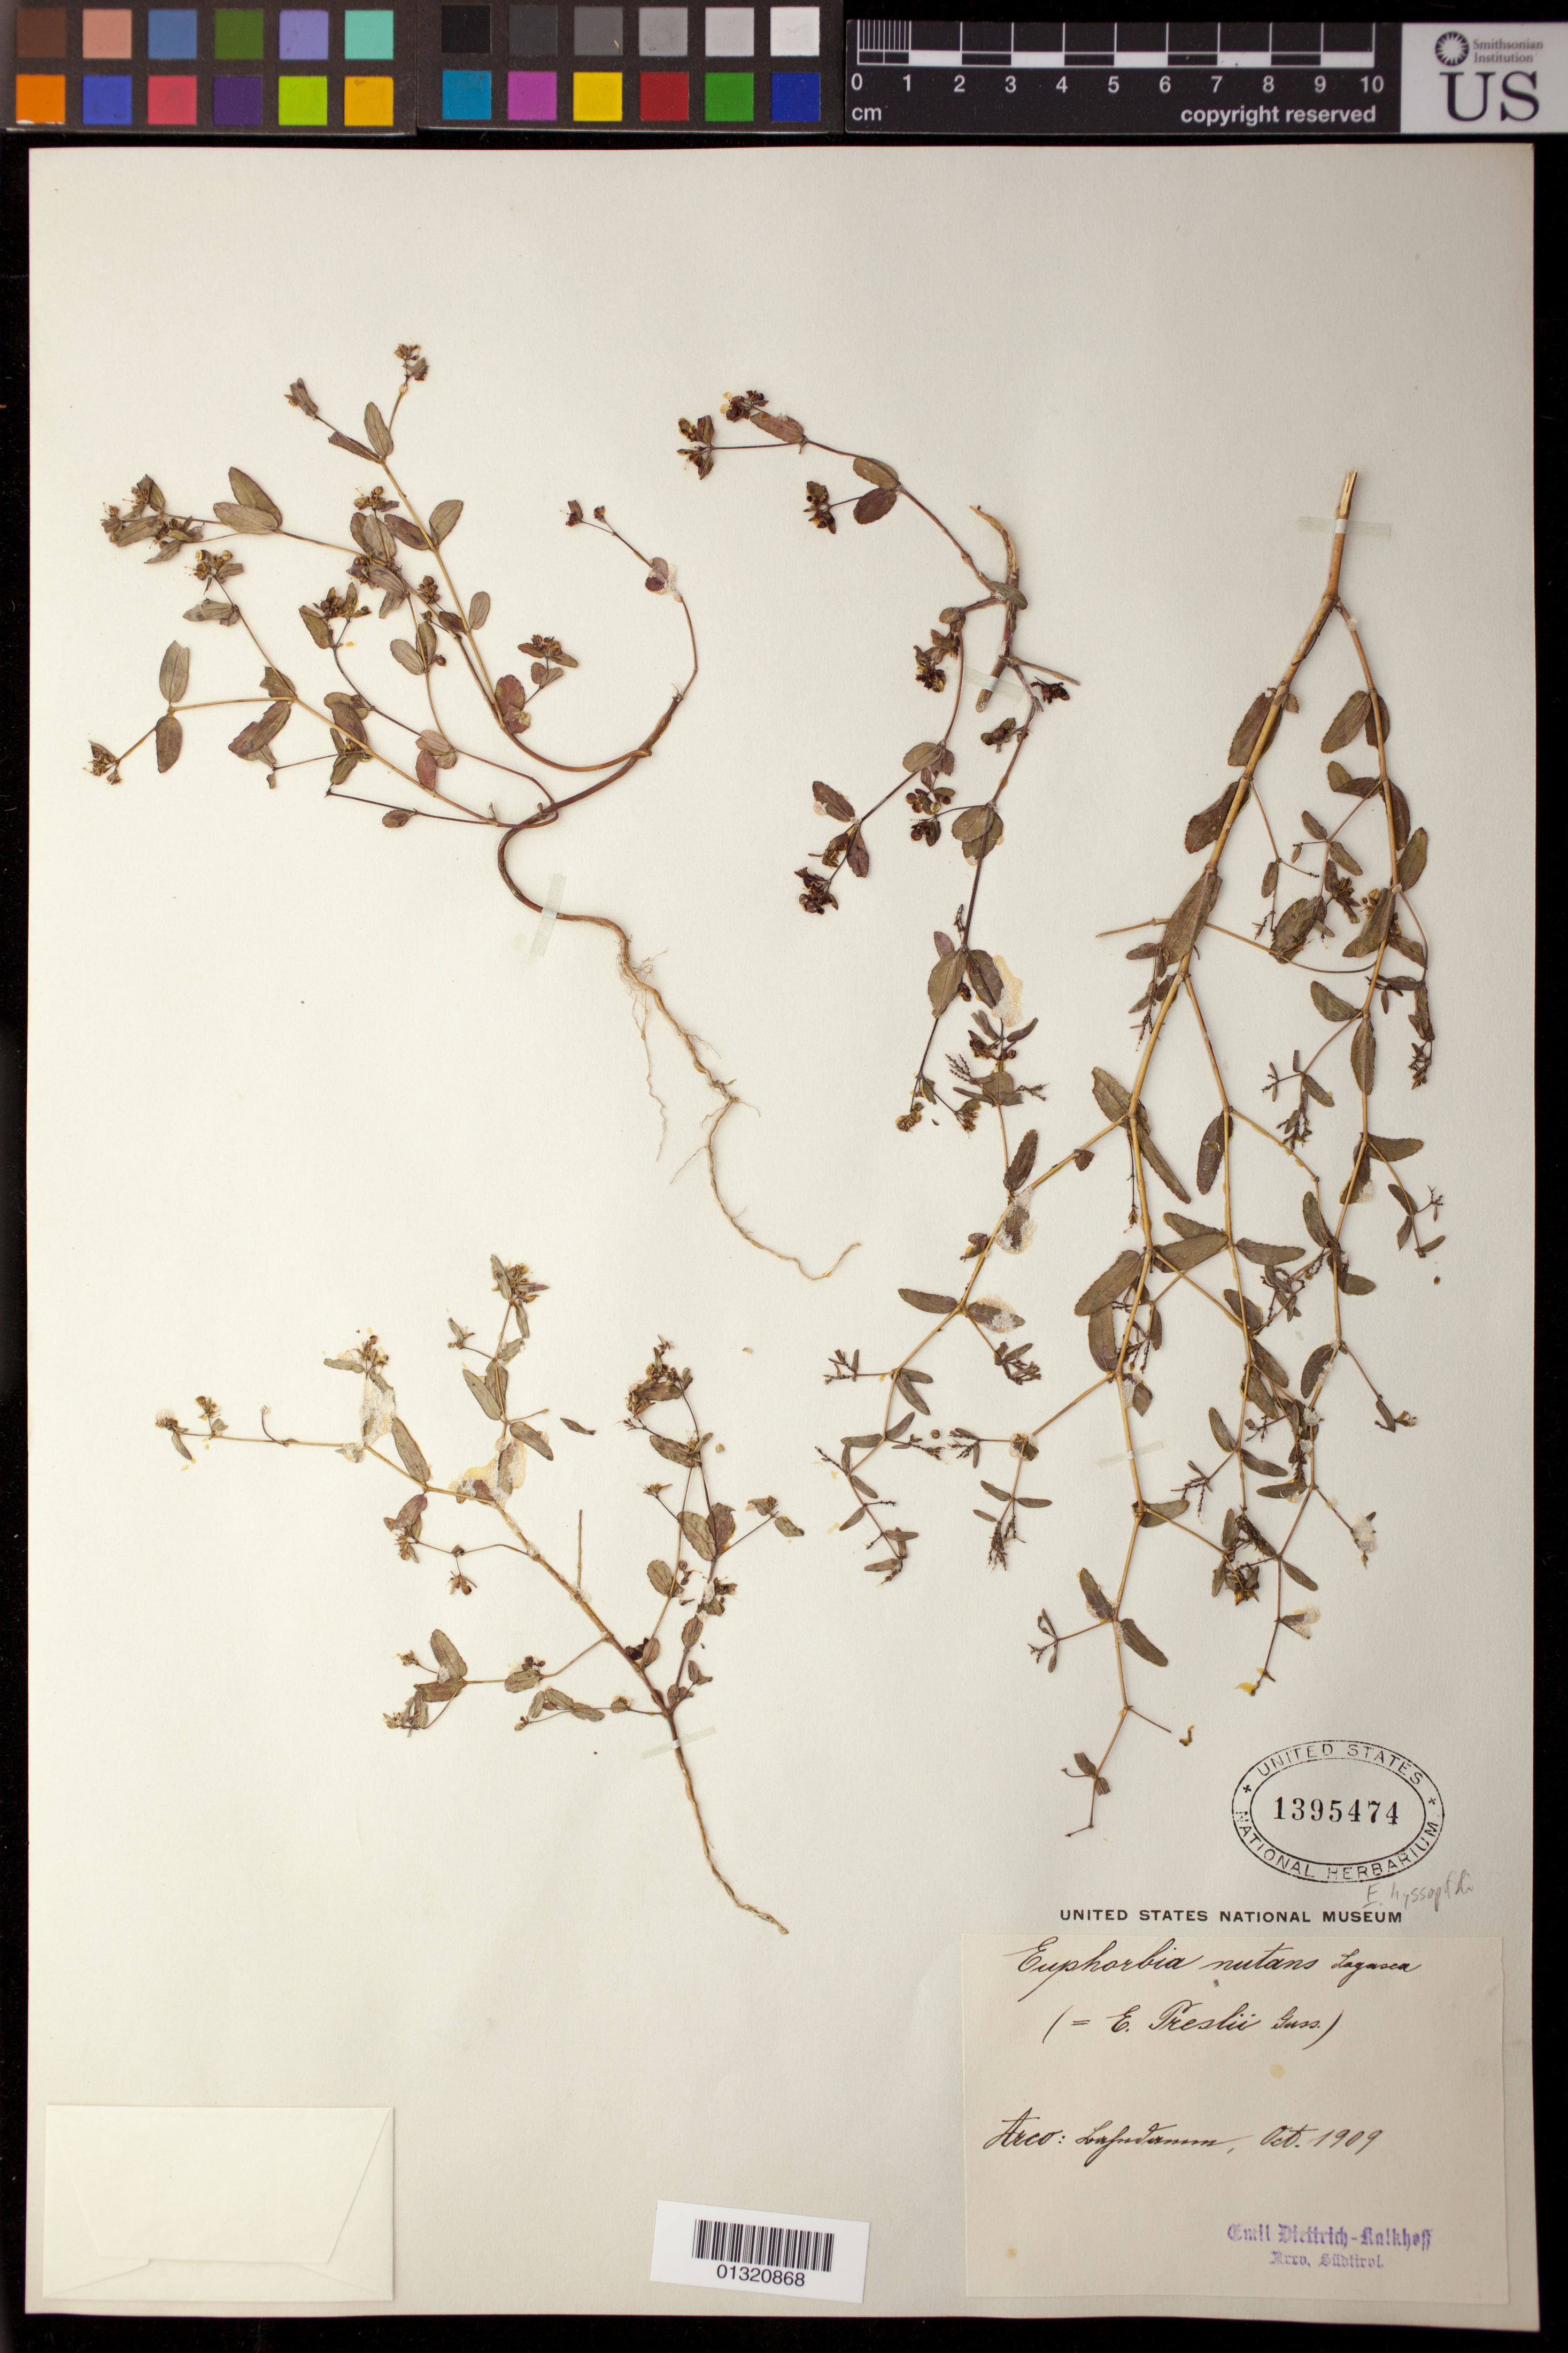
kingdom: Plantae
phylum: Tracheophyta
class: Magnoliopsida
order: Malpighiales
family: Euphorbiaceae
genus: Euphorbia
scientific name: Euphorbia hyssopifolia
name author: L.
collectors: E. Dietrich-Nalkhoff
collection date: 1909-10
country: Italy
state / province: Trentino-Alto Adige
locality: Arco: [illegible text]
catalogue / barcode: US 1395474